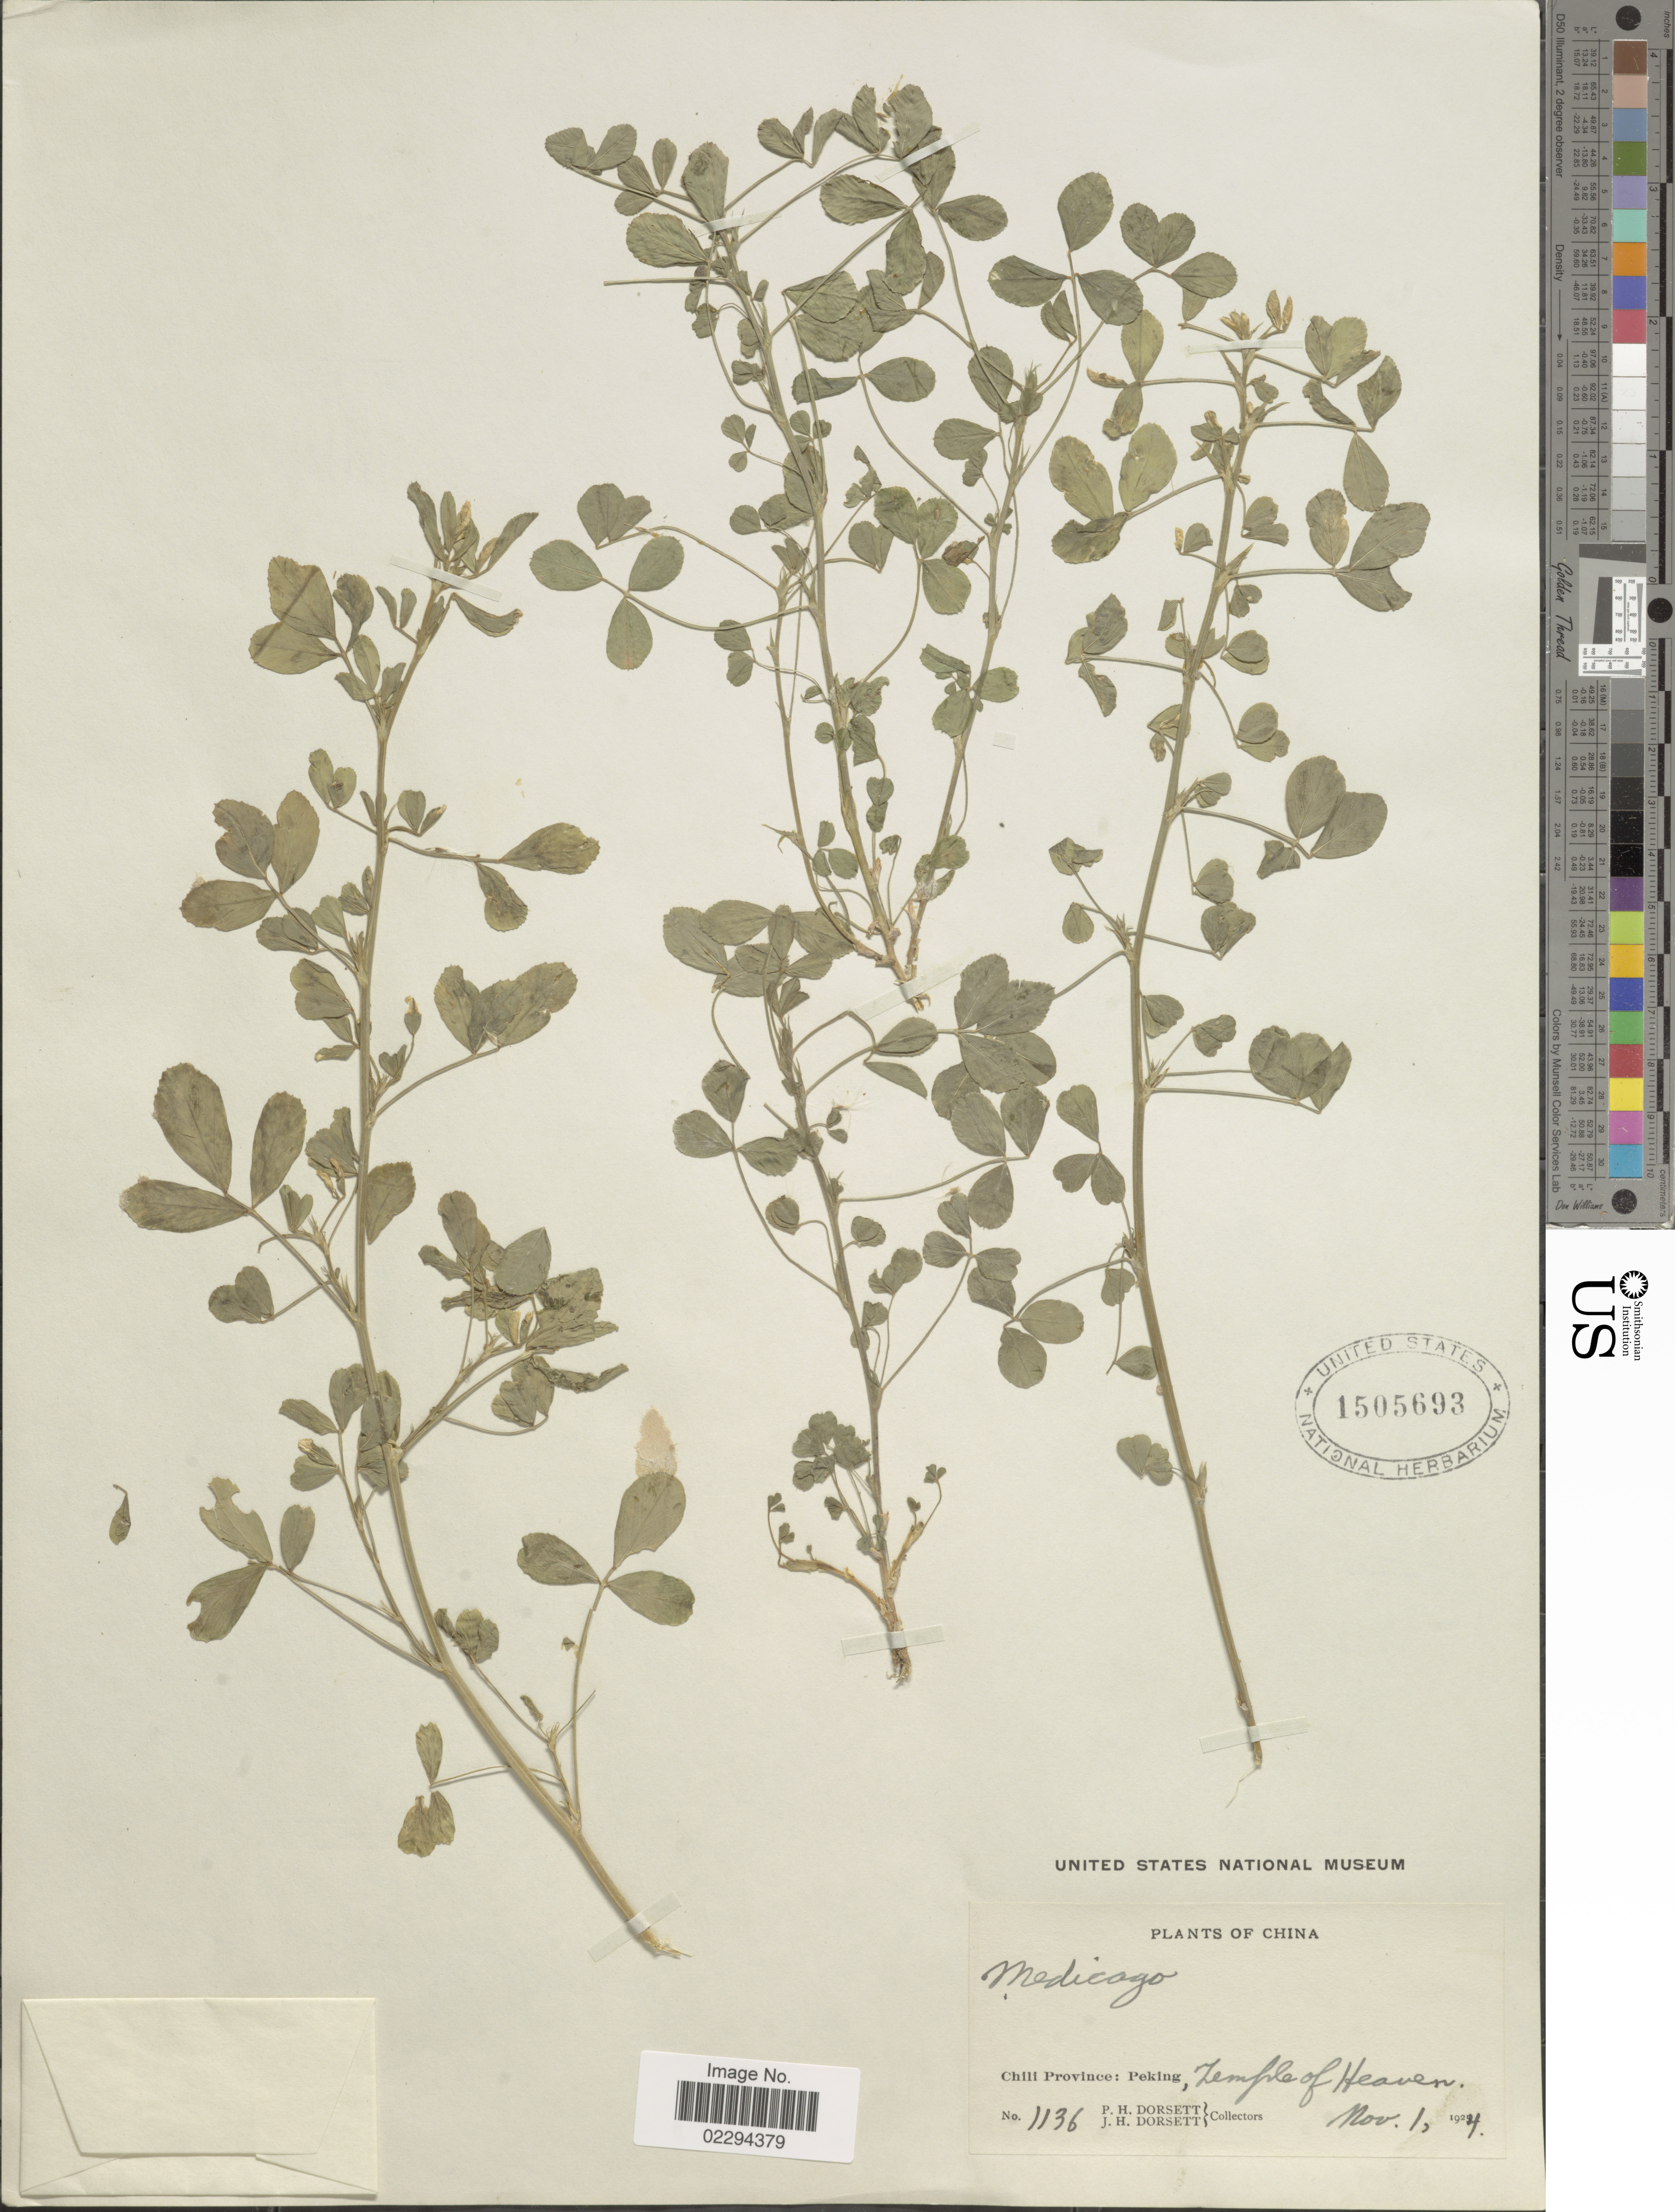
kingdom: Plantae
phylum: Tracheophyta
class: Magnoliopsida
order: Fabales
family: Fabaceae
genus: Medicago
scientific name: Medicago sp.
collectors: P. H. Dorsett & J. Dorsett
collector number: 1136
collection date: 1924-11-01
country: China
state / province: Beijing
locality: Chili Province: Peking, Temple of Heaven.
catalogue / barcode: US 1505693